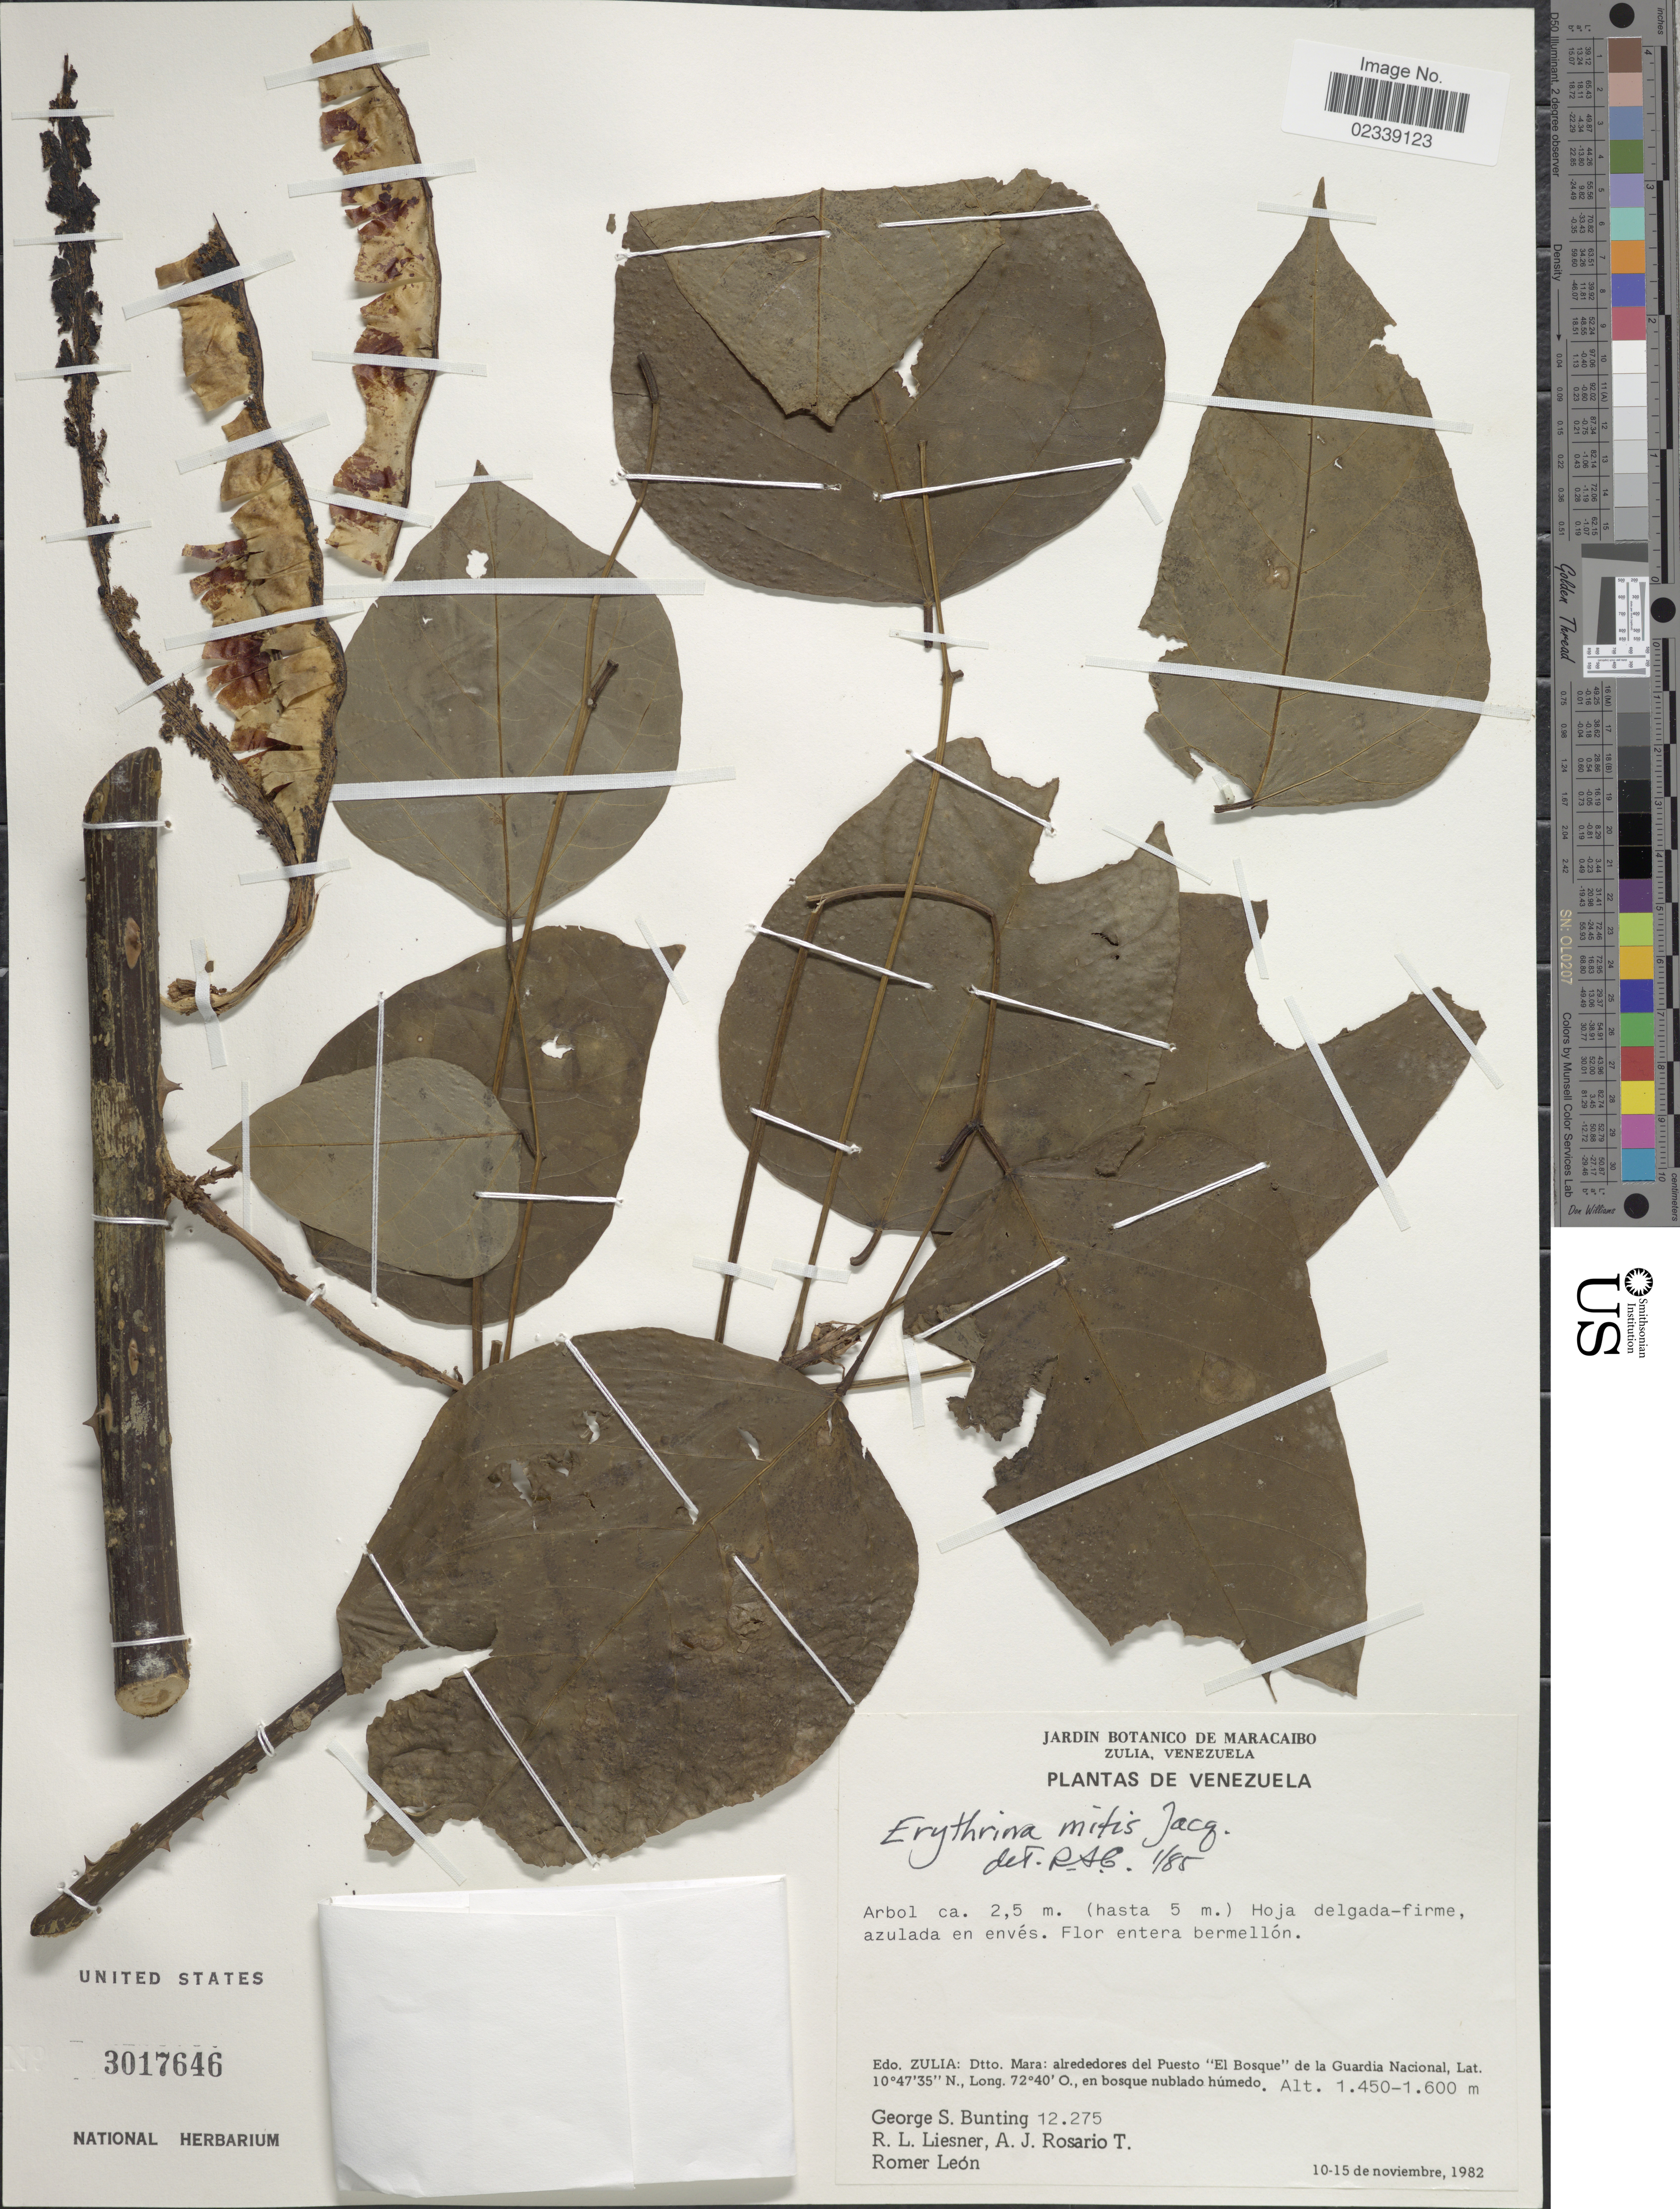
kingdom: Plantae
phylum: Tracheophyta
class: Magnoliopsida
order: Fabales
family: Fabaceae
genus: Erythrina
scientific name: Erythrina mitis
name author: Jacq.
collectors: G. S. Bunting, R. L. Liesner, A. Rosario T. & R. León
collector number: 12275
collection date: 1982-11-10/1982-11-15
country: Venezuela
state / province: Zulia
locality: Dtto. Mara, alrededores del Puesto El Bosque de la Guardia Nacional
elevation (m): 1450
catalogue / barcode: US 3017646